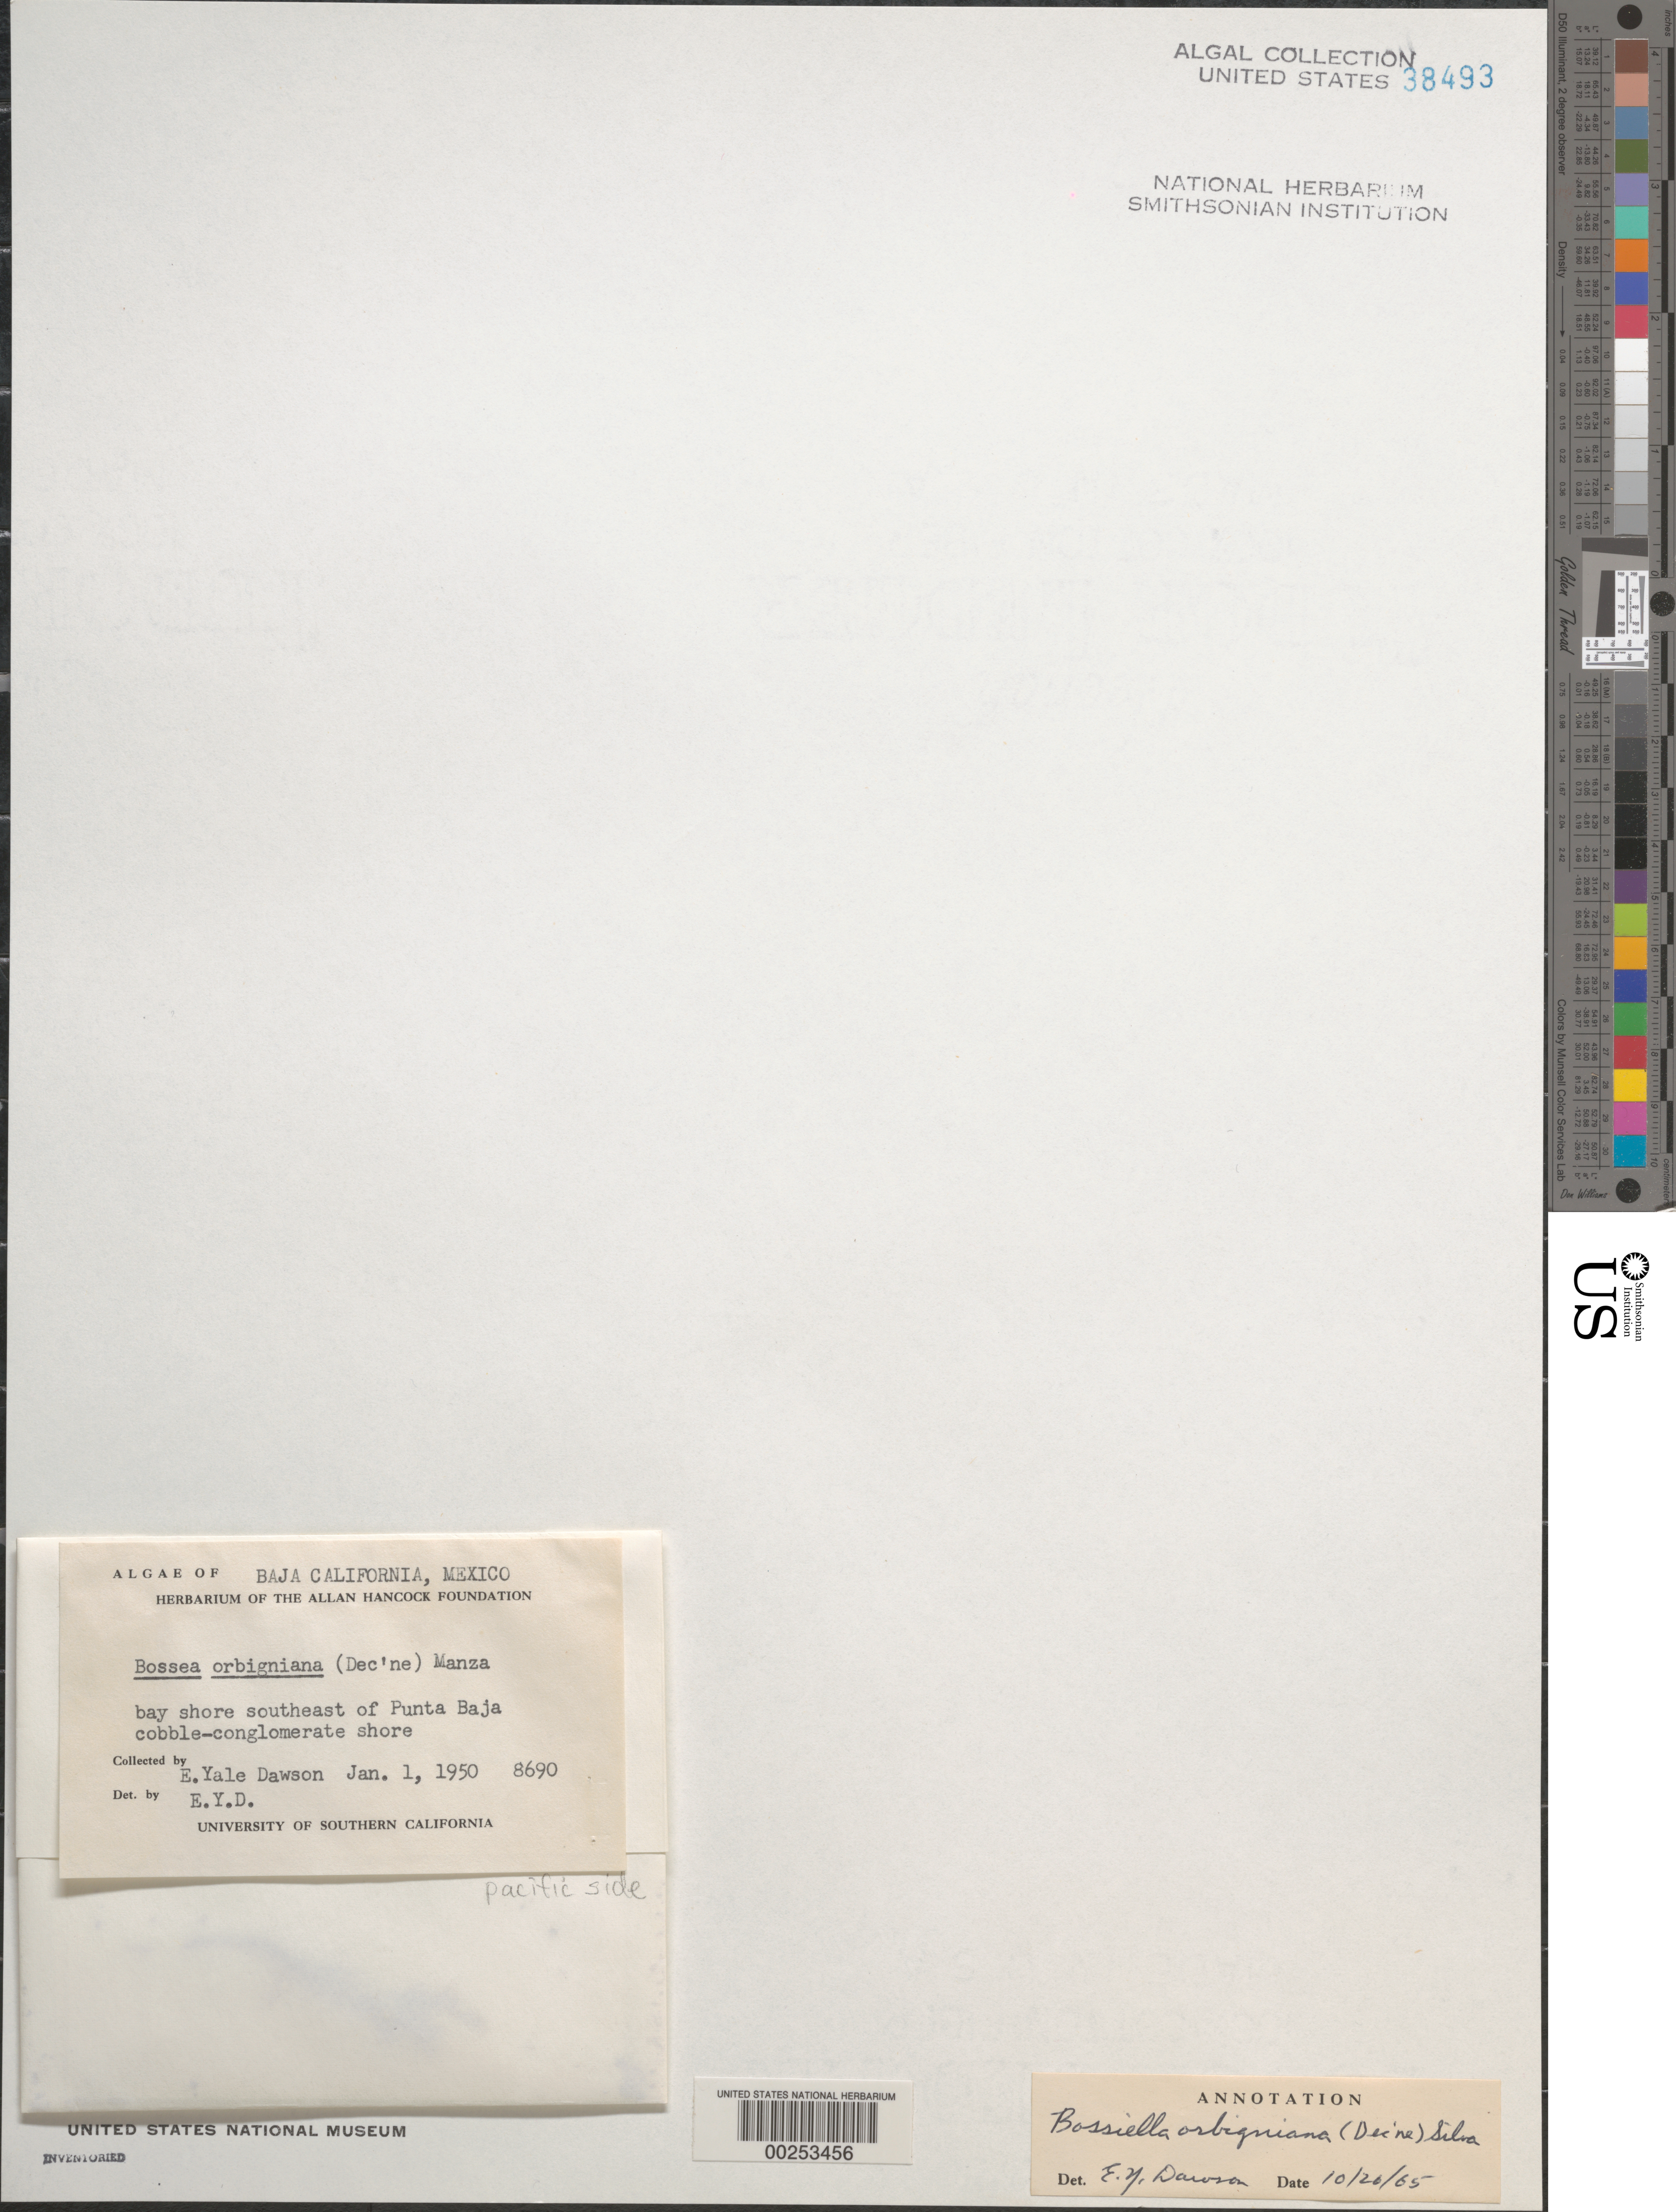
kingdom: Plantae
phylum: Rhodophyta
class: Florideophyceae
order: Corallinales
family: Corallinaceae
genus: Bossiella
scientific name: Bossiella orbigniana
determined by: Dawson, E. Y.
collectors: E. Y. Dawson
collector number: EYD 8690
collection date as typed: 01 Jan 1950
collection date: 1950-01-01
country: Mexico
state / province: Baja California Norte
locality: Punta Baja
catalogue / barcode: US 38493